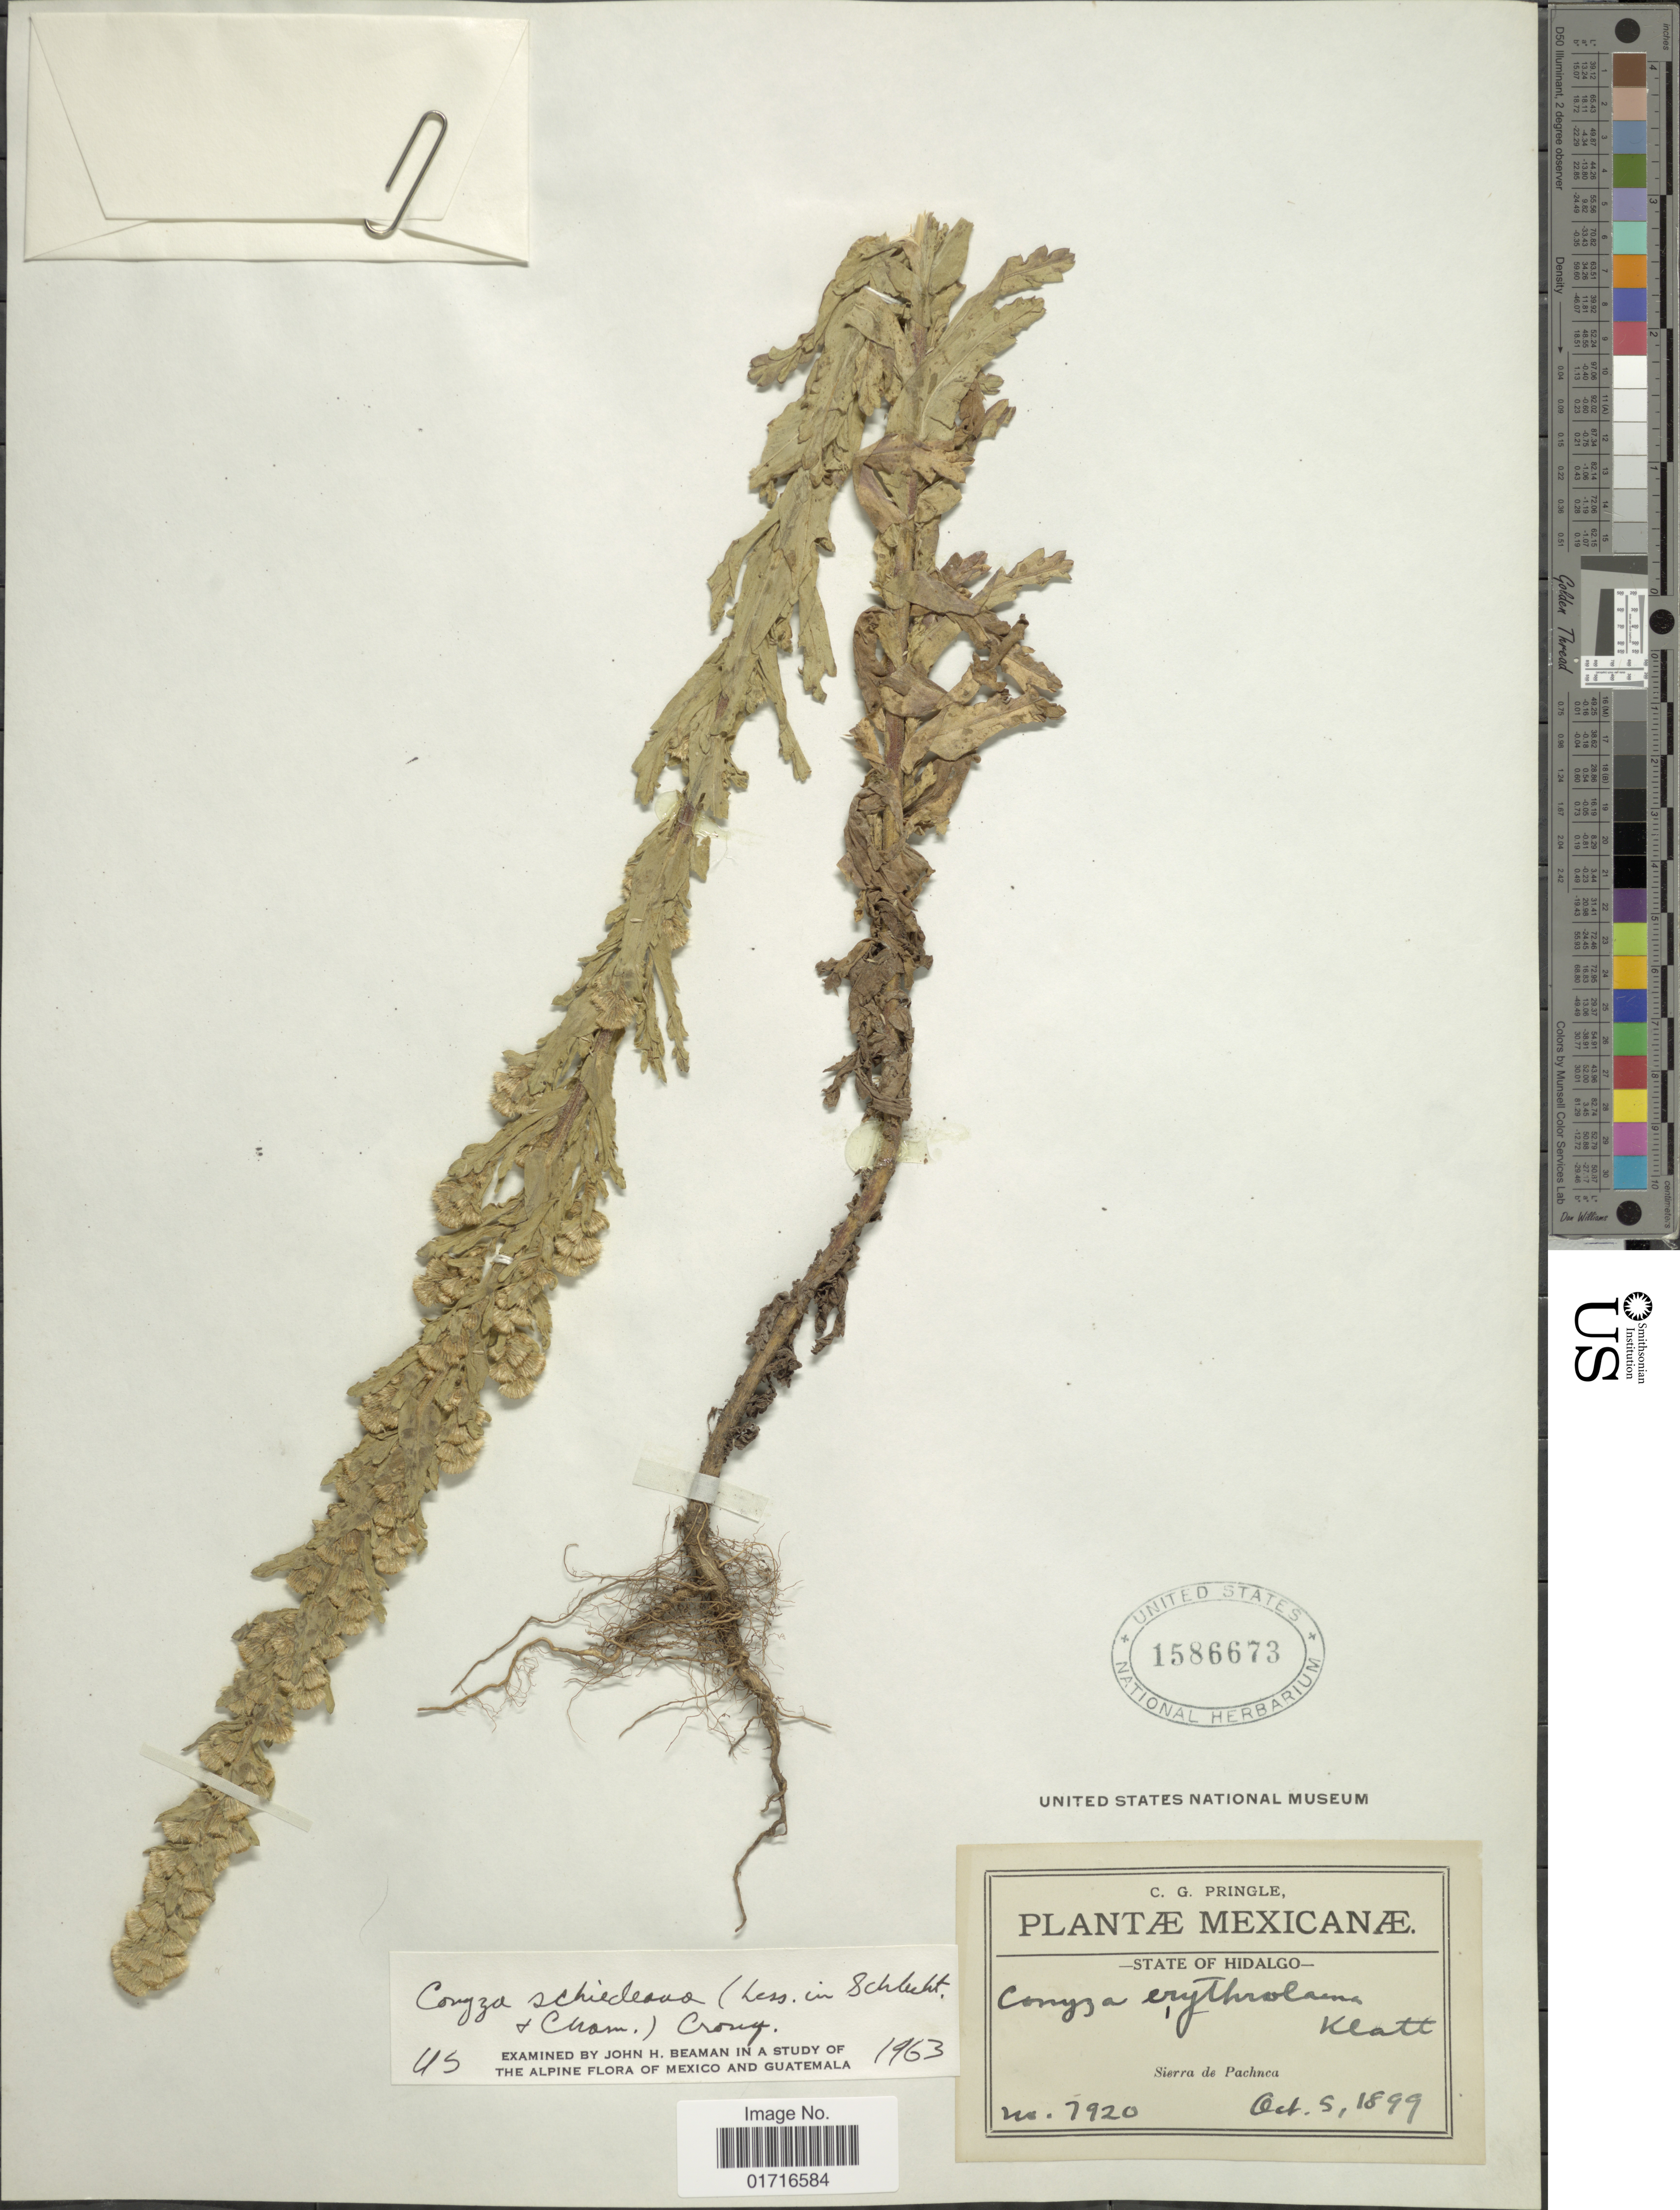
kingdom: Plantae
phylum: Tracheophyta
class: Magnoliopsida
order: Asterales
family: Asteraceae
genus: Conyza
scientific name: Conyza schiedeana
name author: (Less.) Cronq.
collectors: C. G. Pringle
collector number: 7920*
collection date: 1899-10-05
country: Mexico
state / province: Hidalgo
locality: Sierra de Pachnca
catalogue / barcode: US 1586673